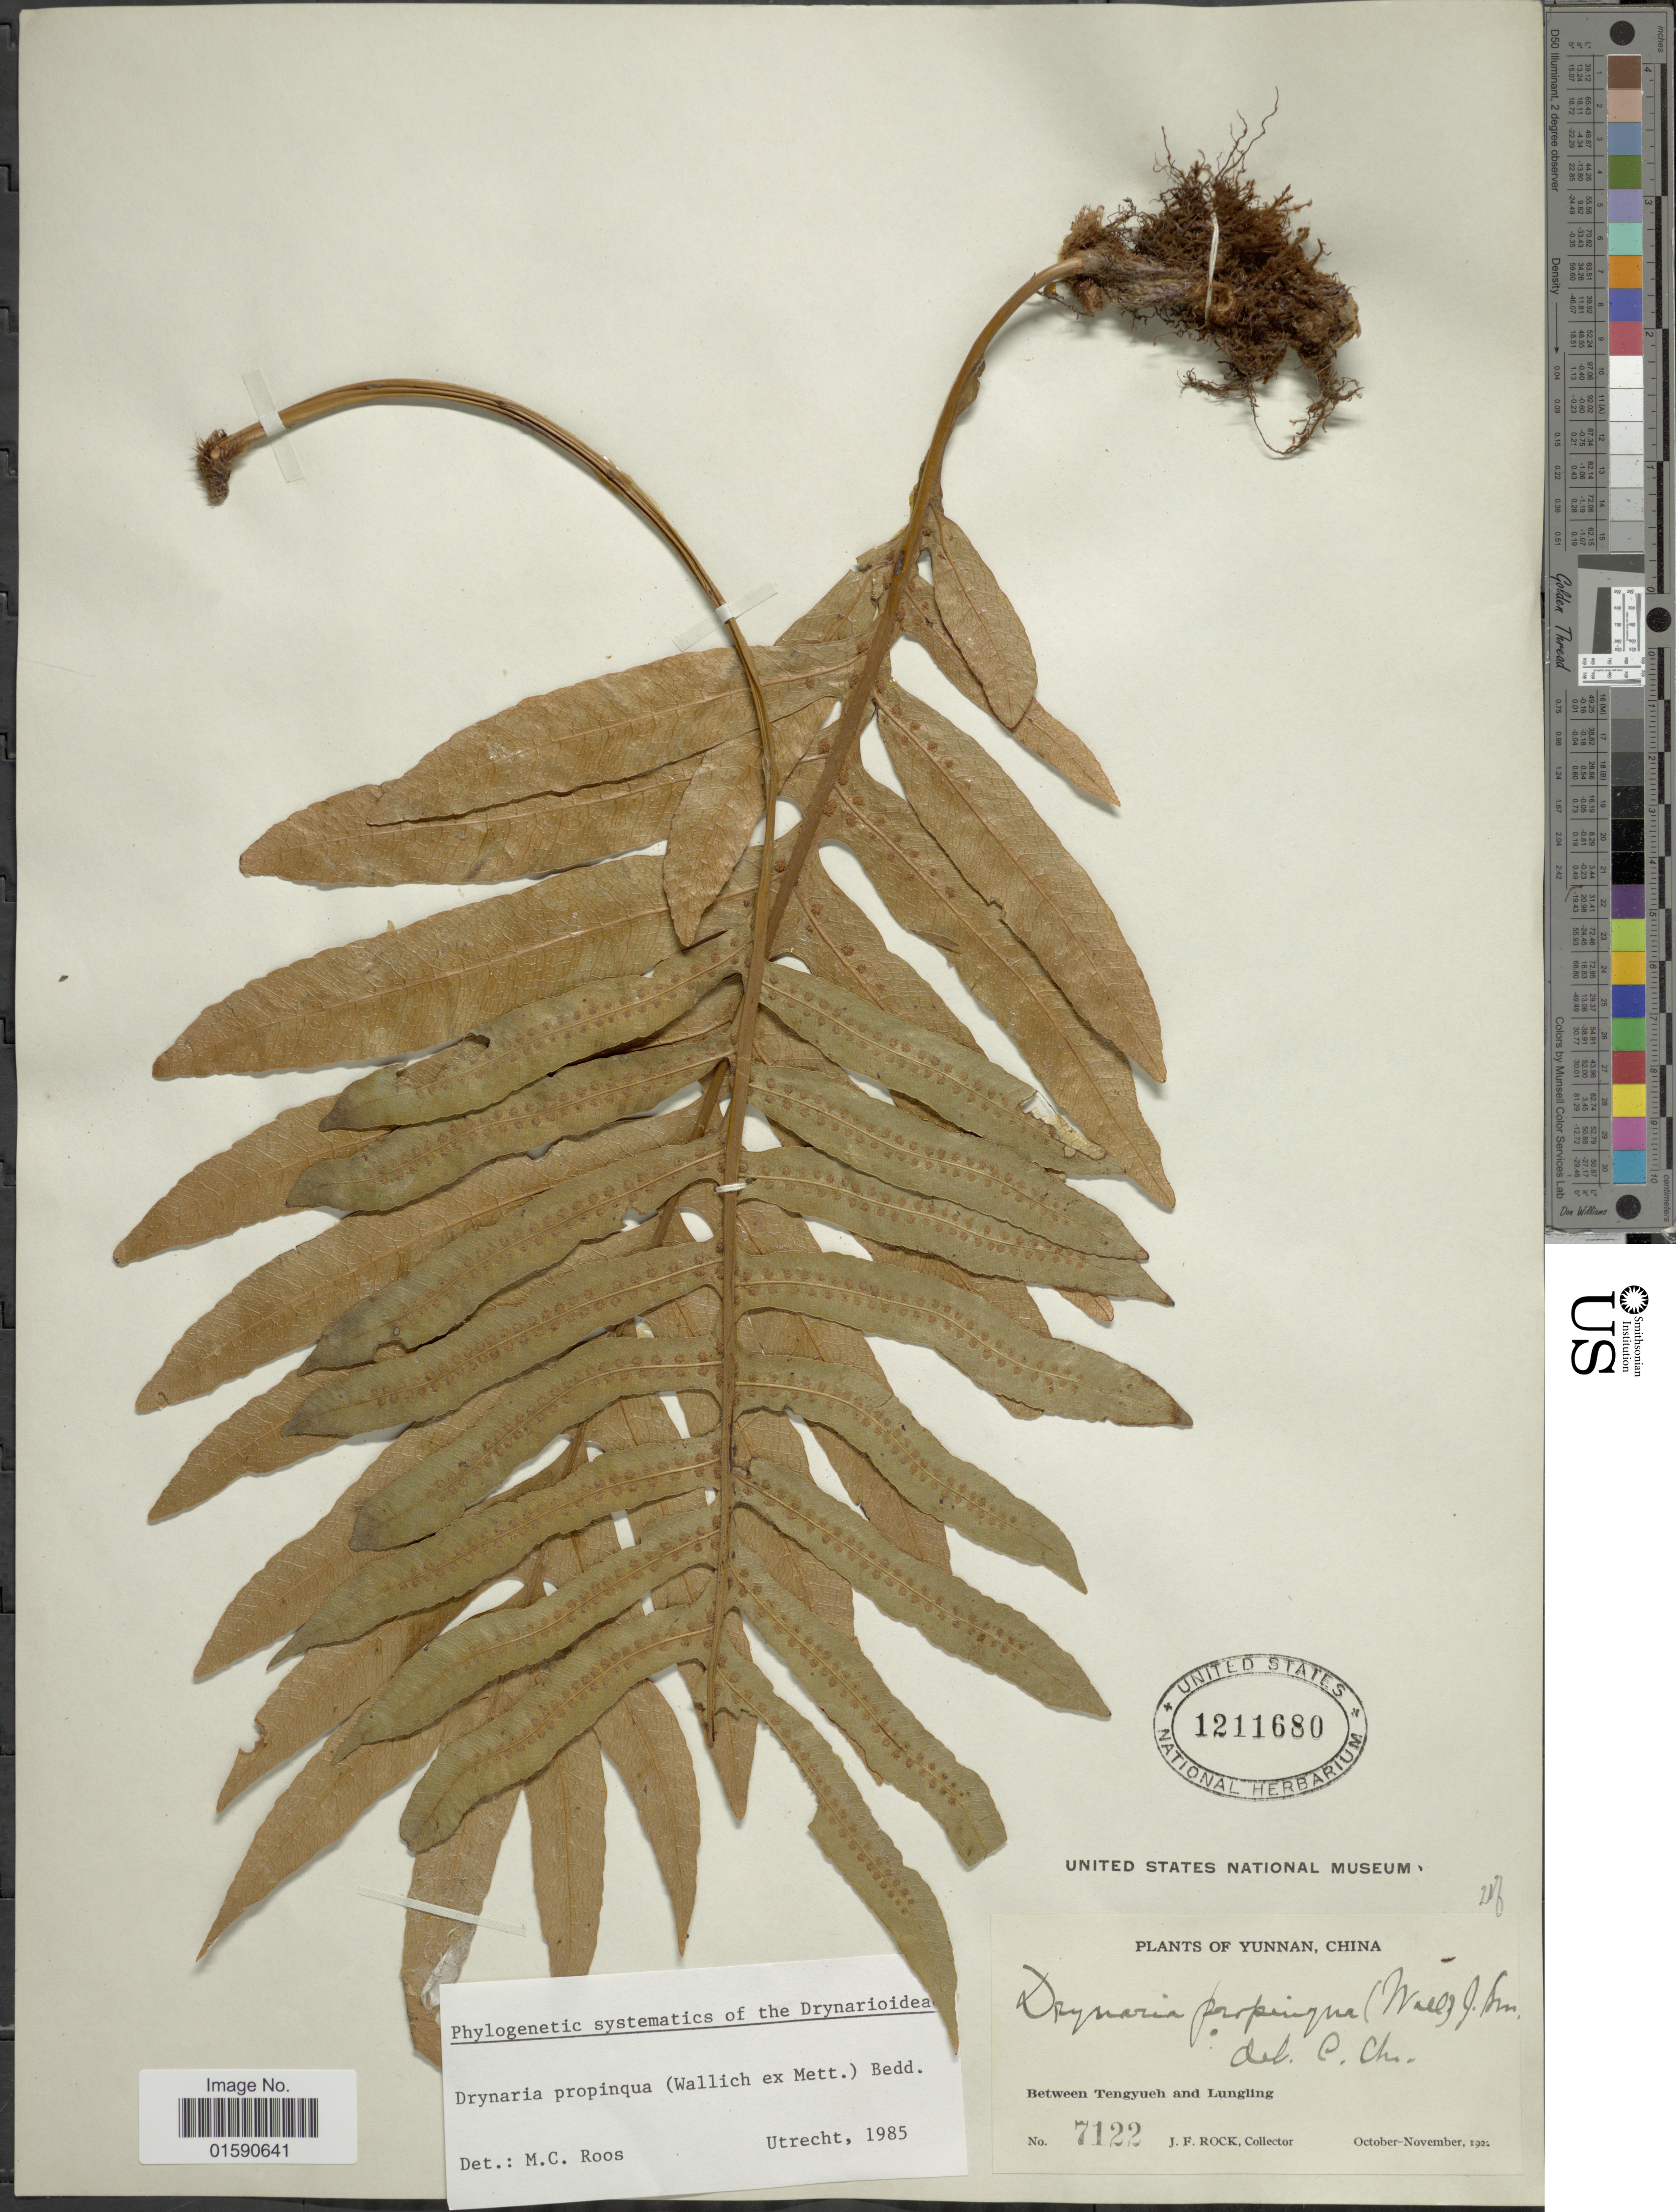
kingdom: Plantae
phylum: Tracheophyta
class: Polypodiopsida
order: Polypodiales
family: Polypodiaceae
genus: Drynaria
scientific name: Drynaria propinqua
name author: (Wall. ex Mett.) J. Sm.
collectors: J. Rock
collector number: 7122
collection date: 1922-10/1922-11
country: China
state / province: Yunnan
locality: Between Tengyueh and Lungling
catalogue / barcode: US 1211680